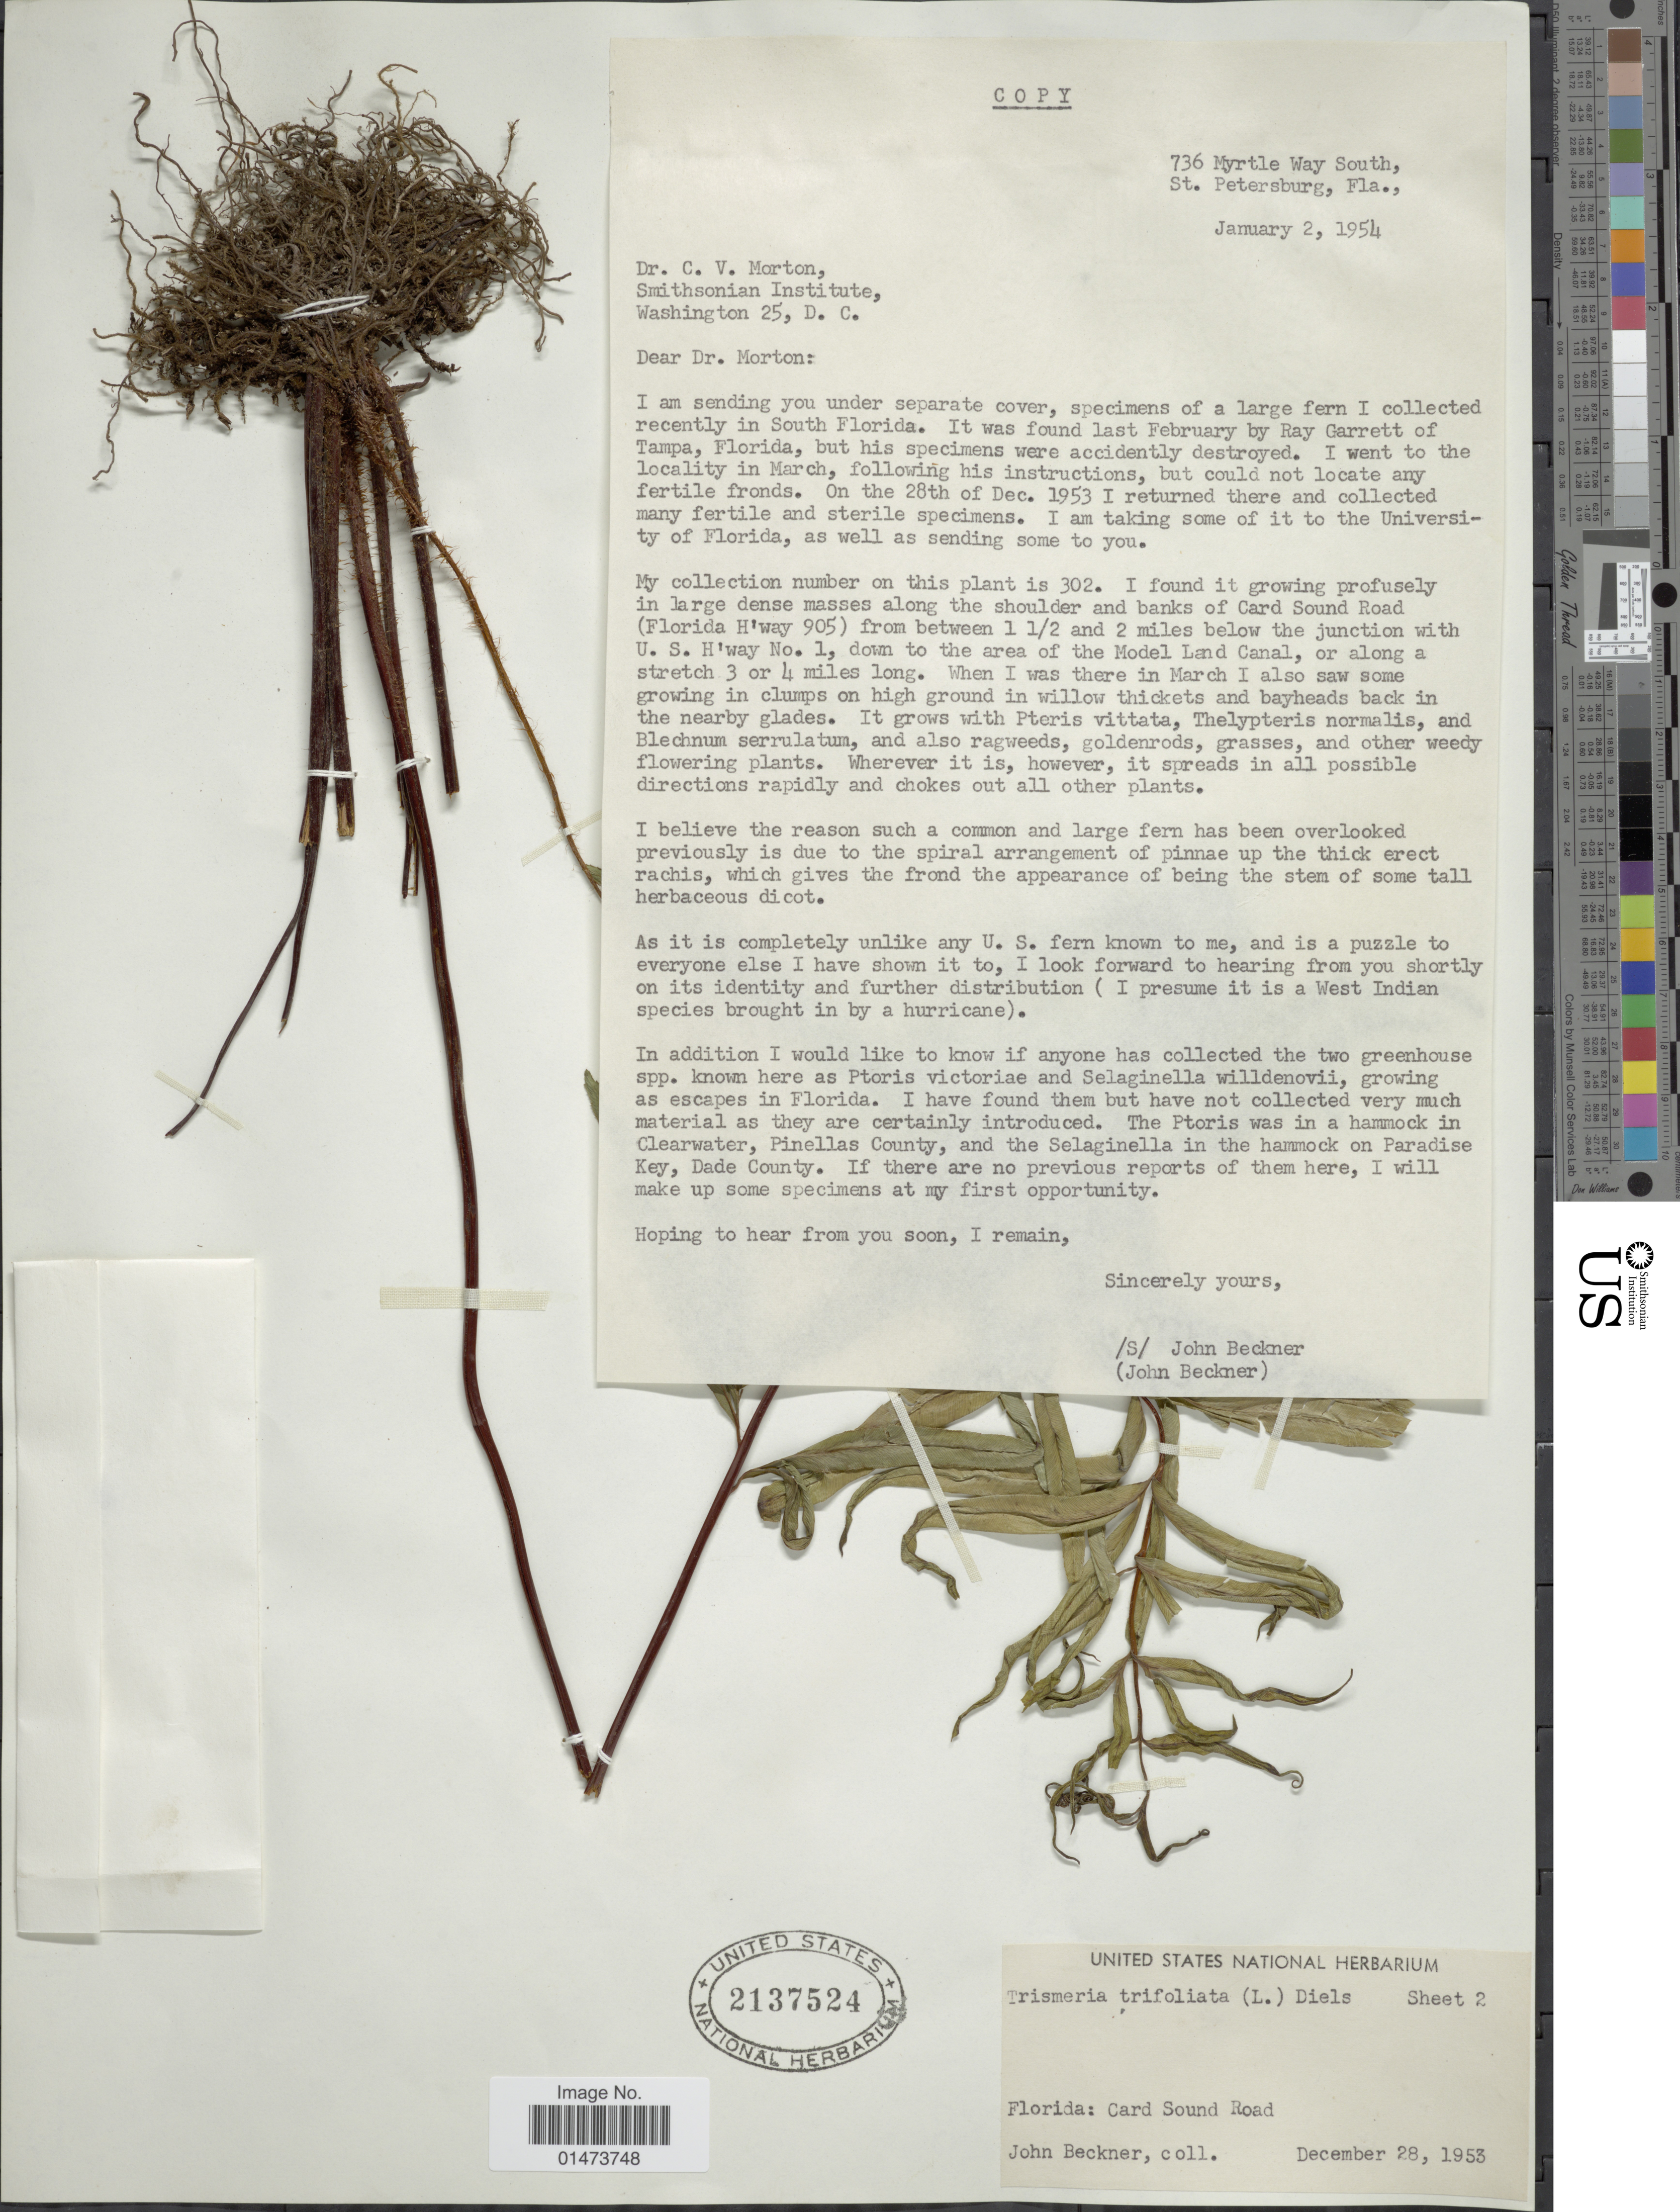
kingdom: Plantae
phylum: Tracheophyta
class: Polypodiopsida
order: Polypodiales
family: Pteridaceae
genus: Pityrogramma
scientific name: Pityrogramma trifoliata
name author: (L.) R.M. Tryon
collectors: J. Beckner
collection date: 1953-12-28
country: United States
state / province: Florida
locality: Card Sound Road.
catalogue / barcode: US 2137524